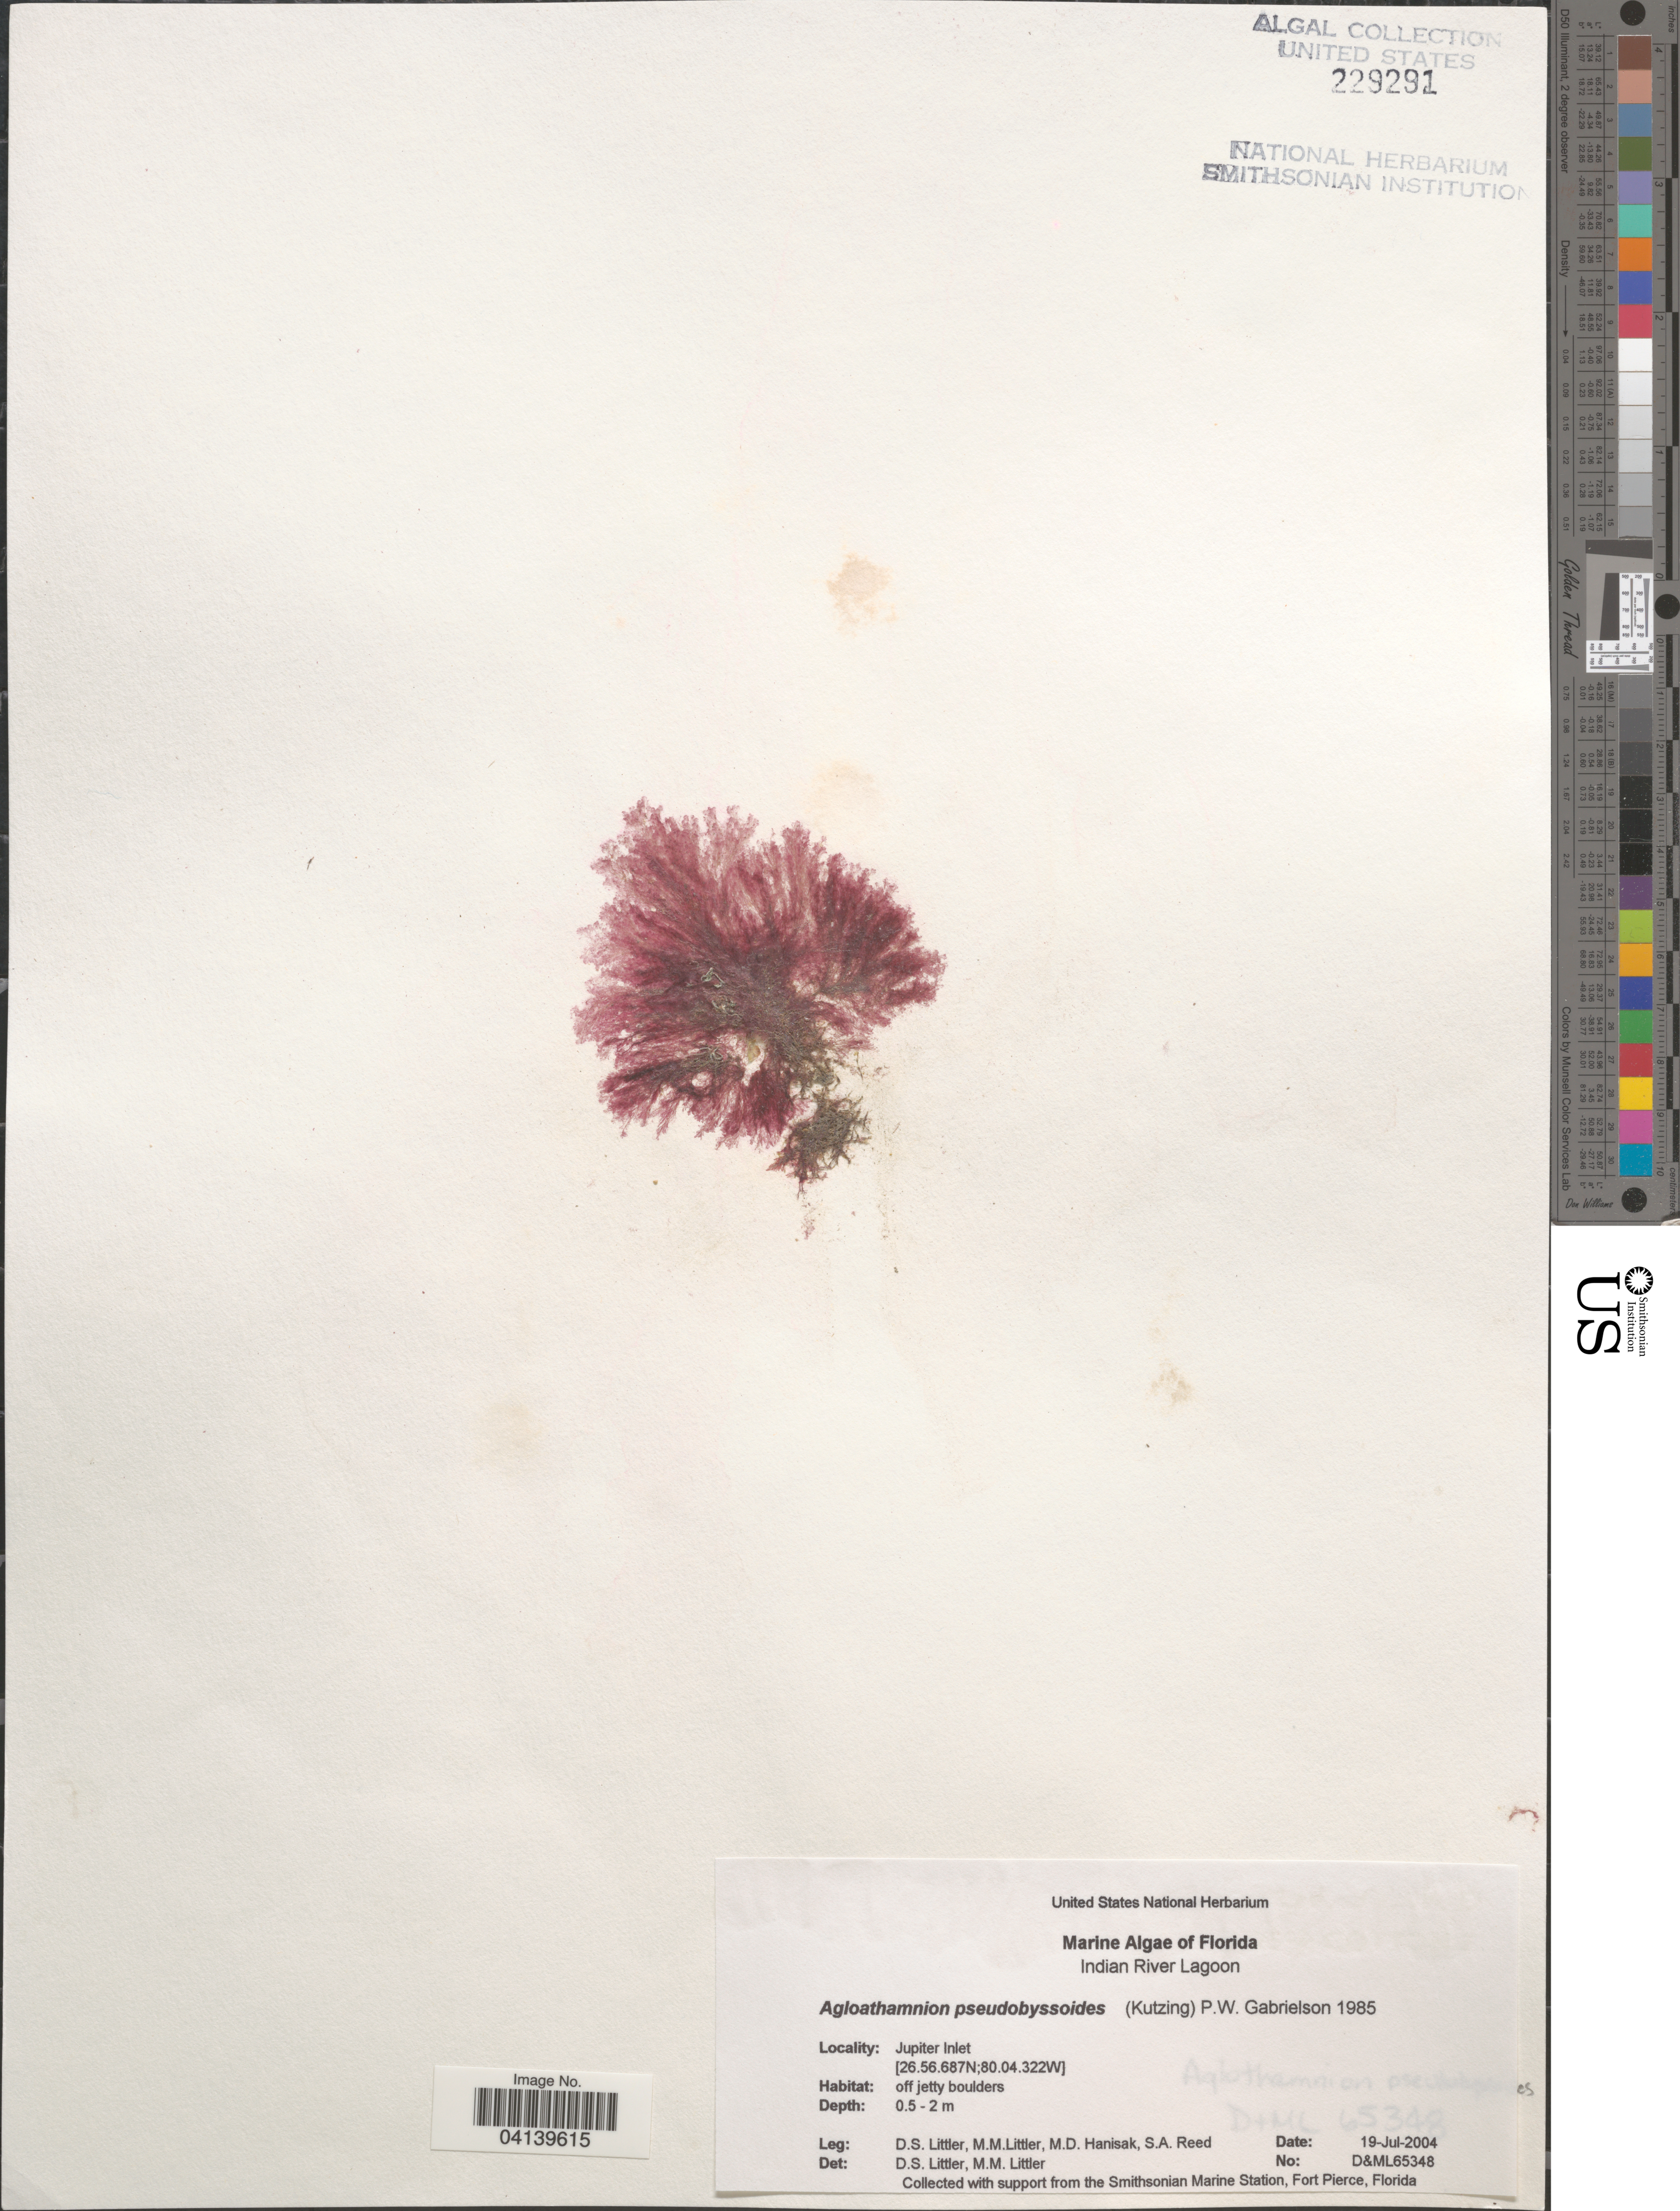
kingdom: Plantae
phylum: Rhodophyta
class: Florideophyceae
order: Ceramiales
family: Callithamniaceae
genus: Aglaothamnion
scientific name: Aglaothamnion pseudobyssoides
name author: (P. Crouan & H. Crouan) L'Hardy-Halos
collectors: D. S. Littler, M. Hanisak & S. Reed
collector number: D&ML65348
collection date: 2004-07-19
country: United States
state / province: Florida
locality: Indian River Lagoon. Jupiter Inlet.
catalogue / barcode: US 229291